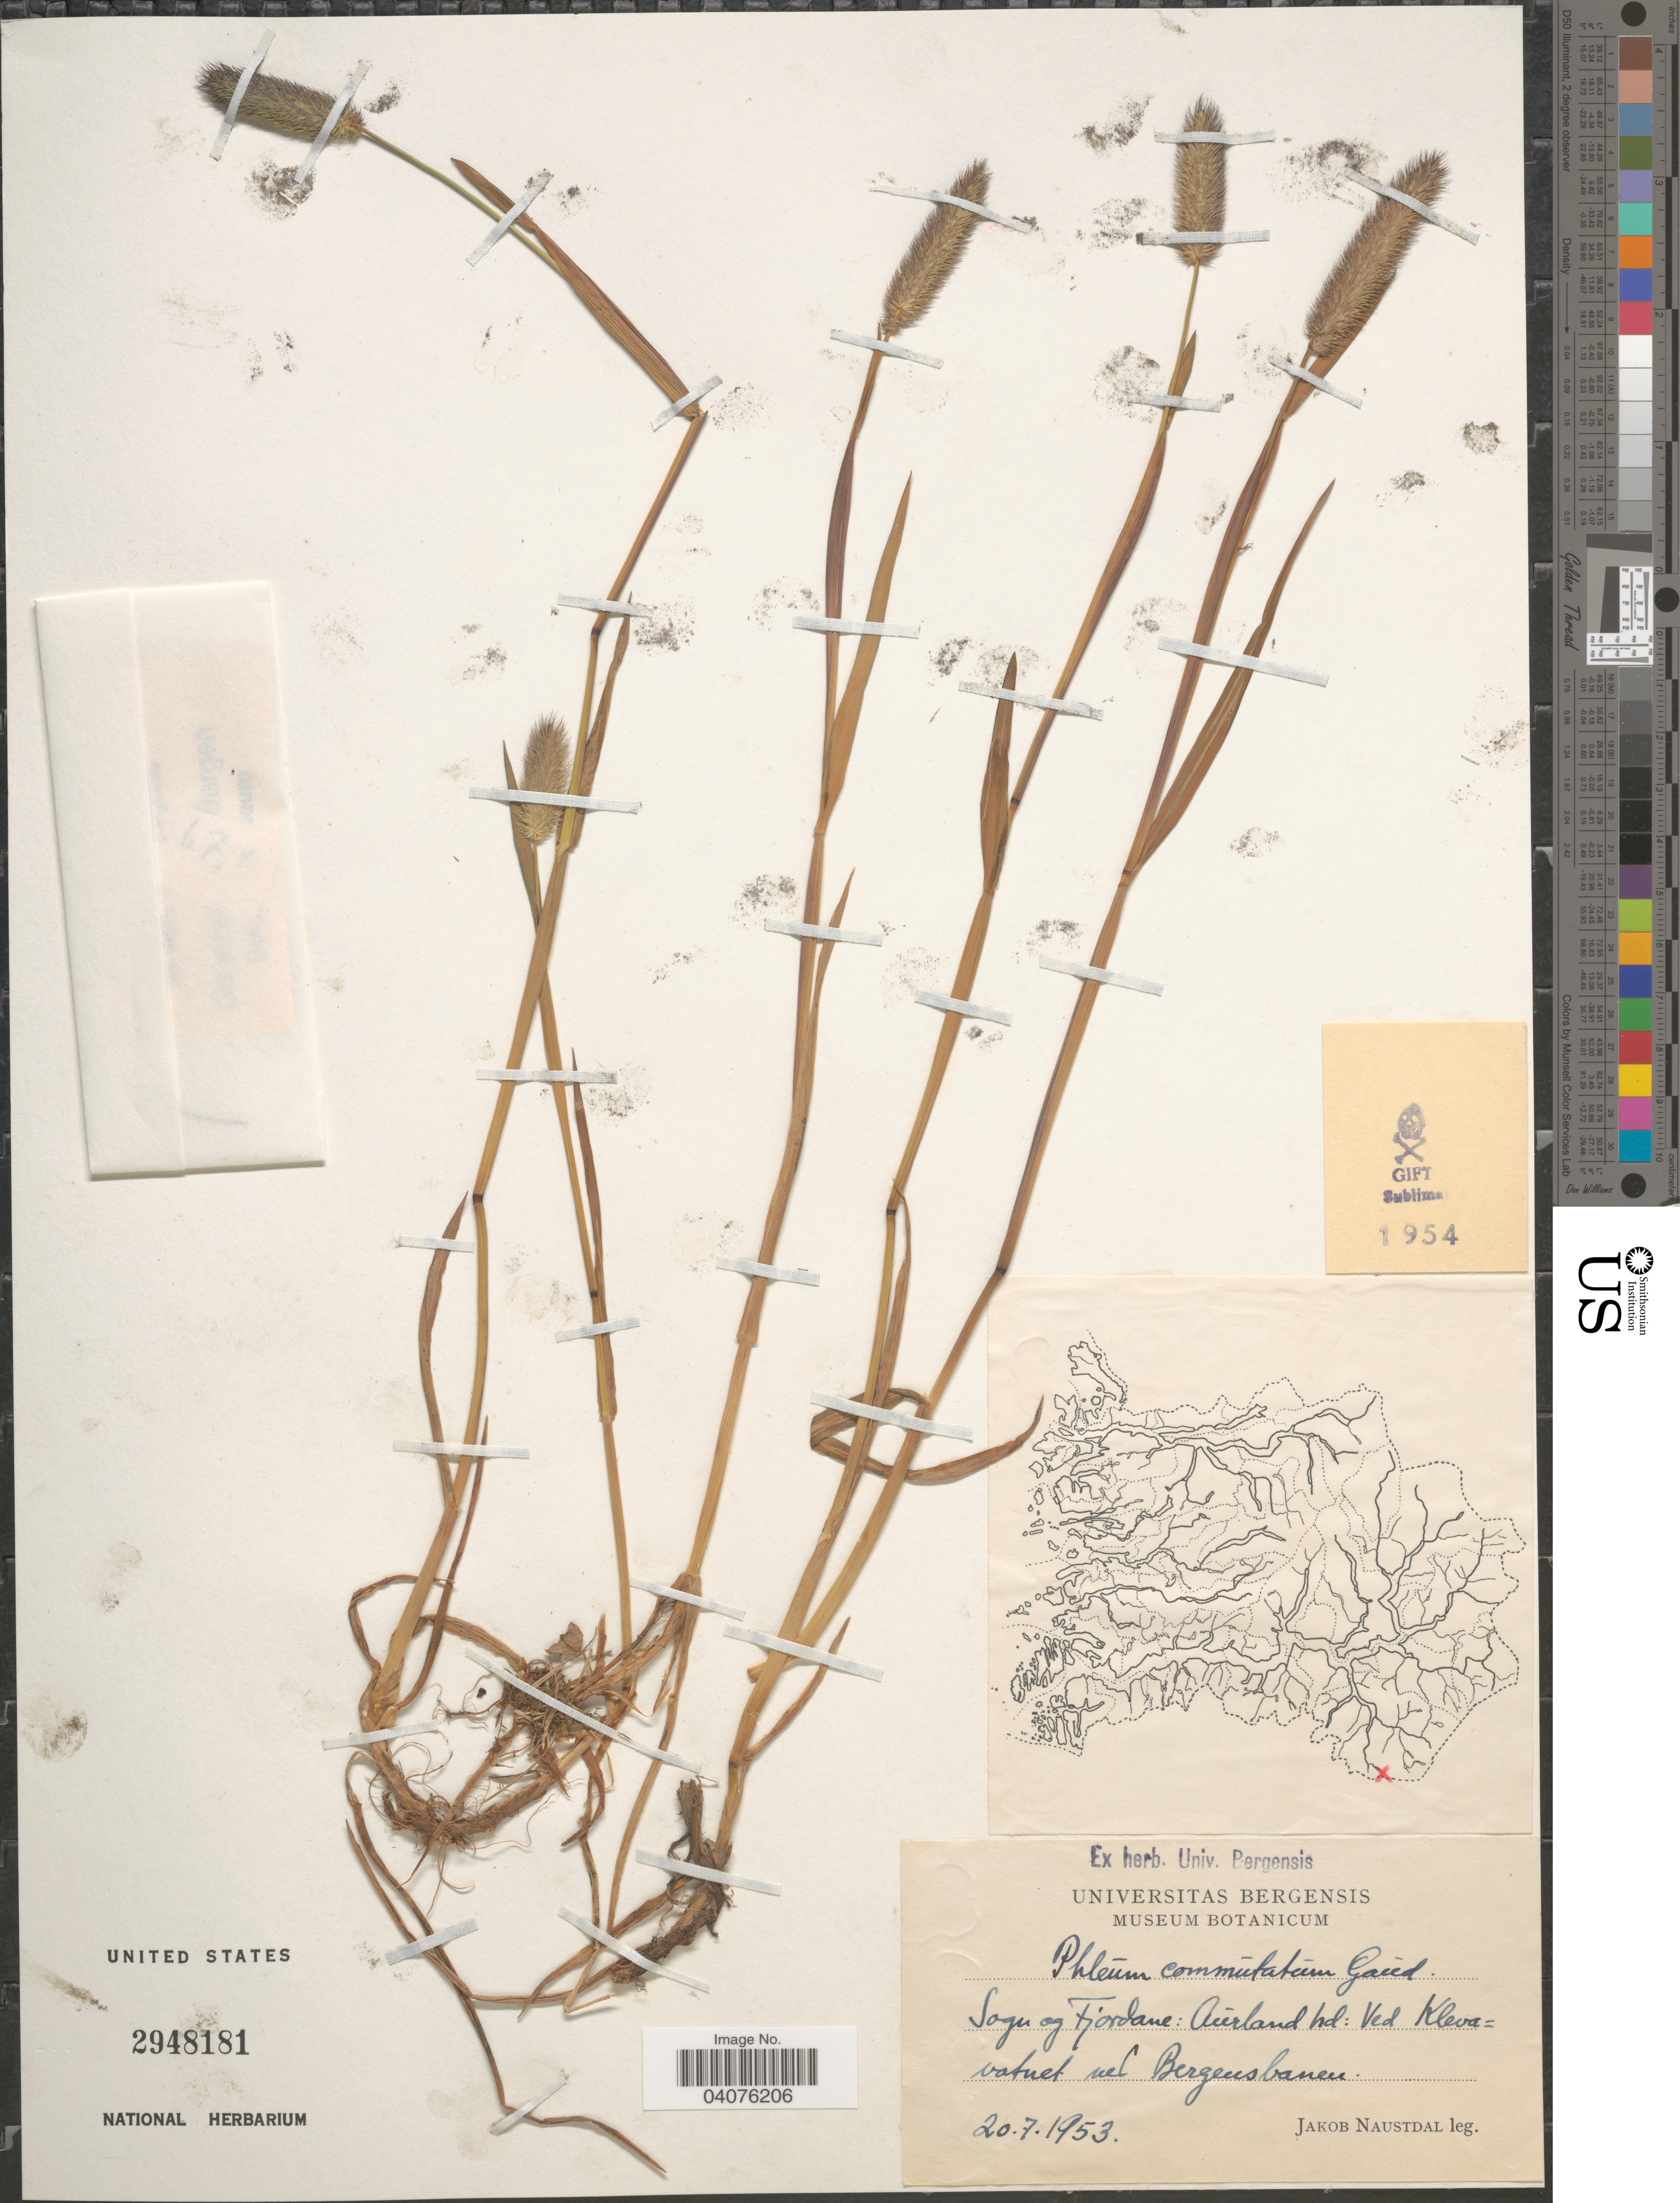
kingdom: Plantae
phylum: Tracheophyta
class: Liliopsida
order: Poales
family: Poaceae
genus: Phleum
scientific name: Phleum alpinum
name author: L.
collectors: J. Naustdal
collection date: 1953-07-20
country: Norway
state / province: Sogn og Fjordane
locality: Aurland hol: Ved Kleva = vatnet ned Bergensbanen.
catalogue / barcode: US 2948181